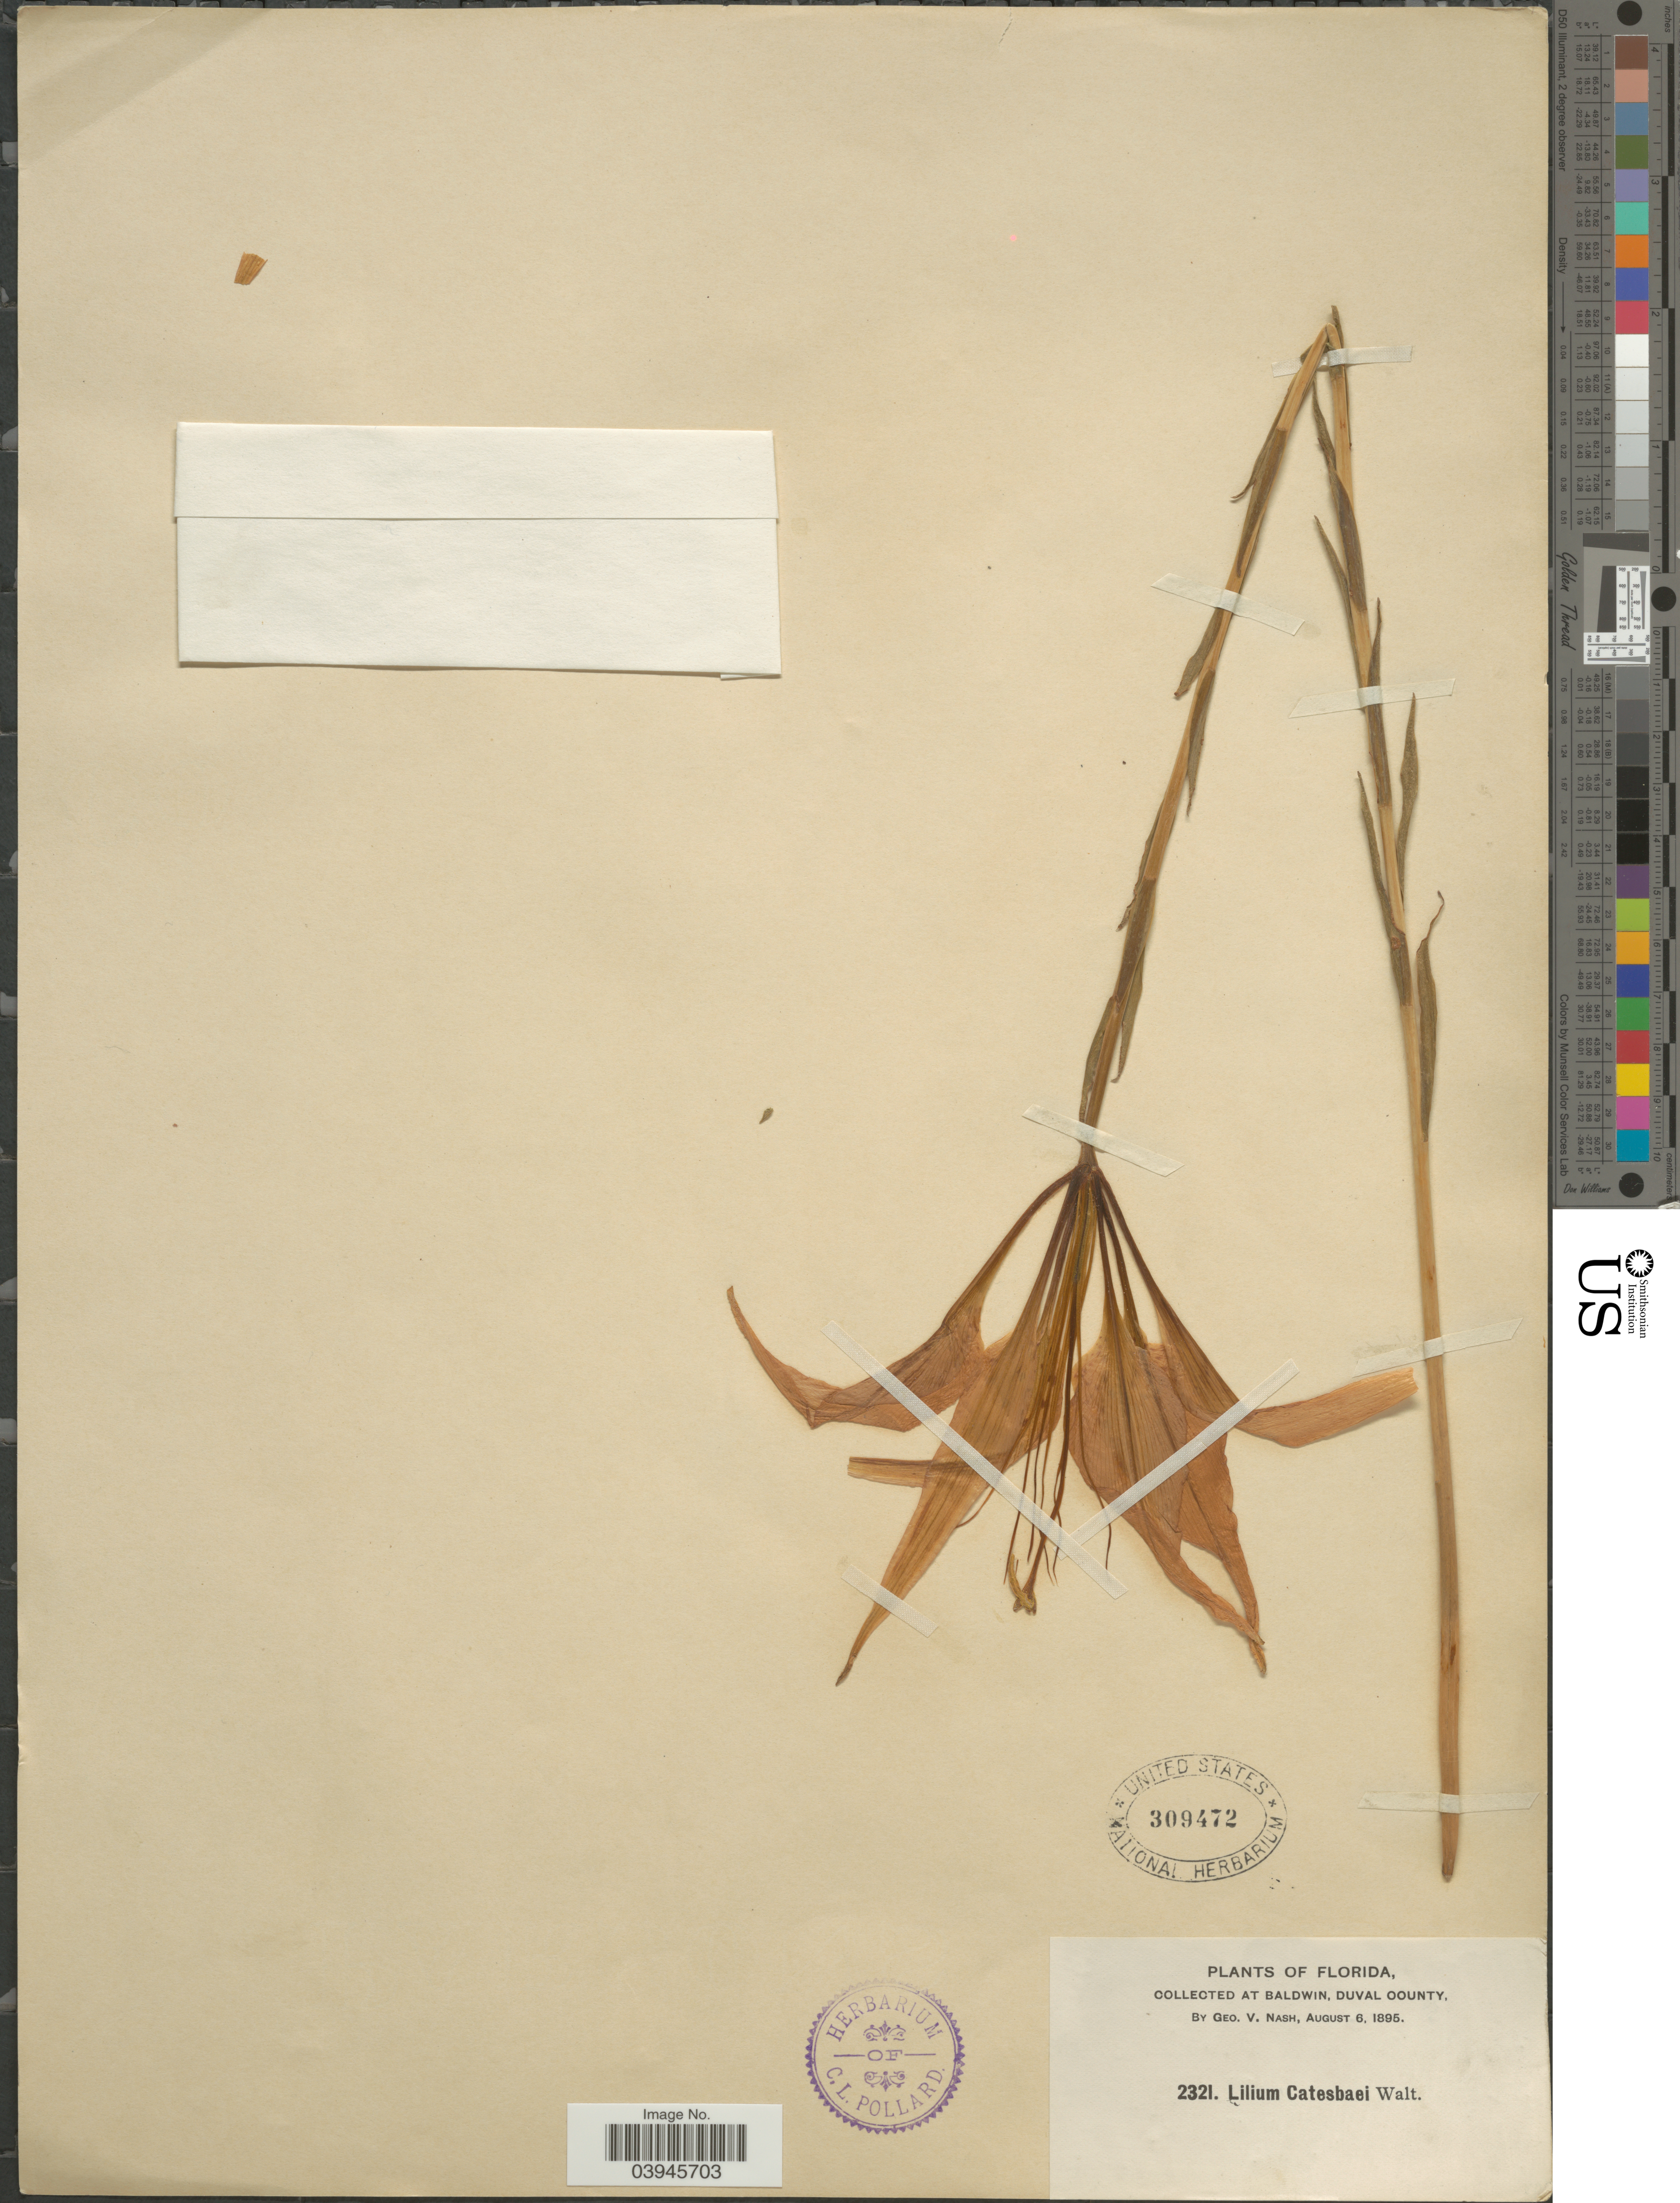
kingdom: Plantae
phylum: Tracheophyta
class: Liliopsida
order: Liliales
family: Liliaceae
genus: Lilium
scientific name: Lilium catesbaei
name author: Walter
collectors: G. V. Nash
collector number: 2321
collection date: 1895-08-06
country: United States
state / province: Florida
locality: At Baldwin, Duval County.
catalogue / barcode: US 309472